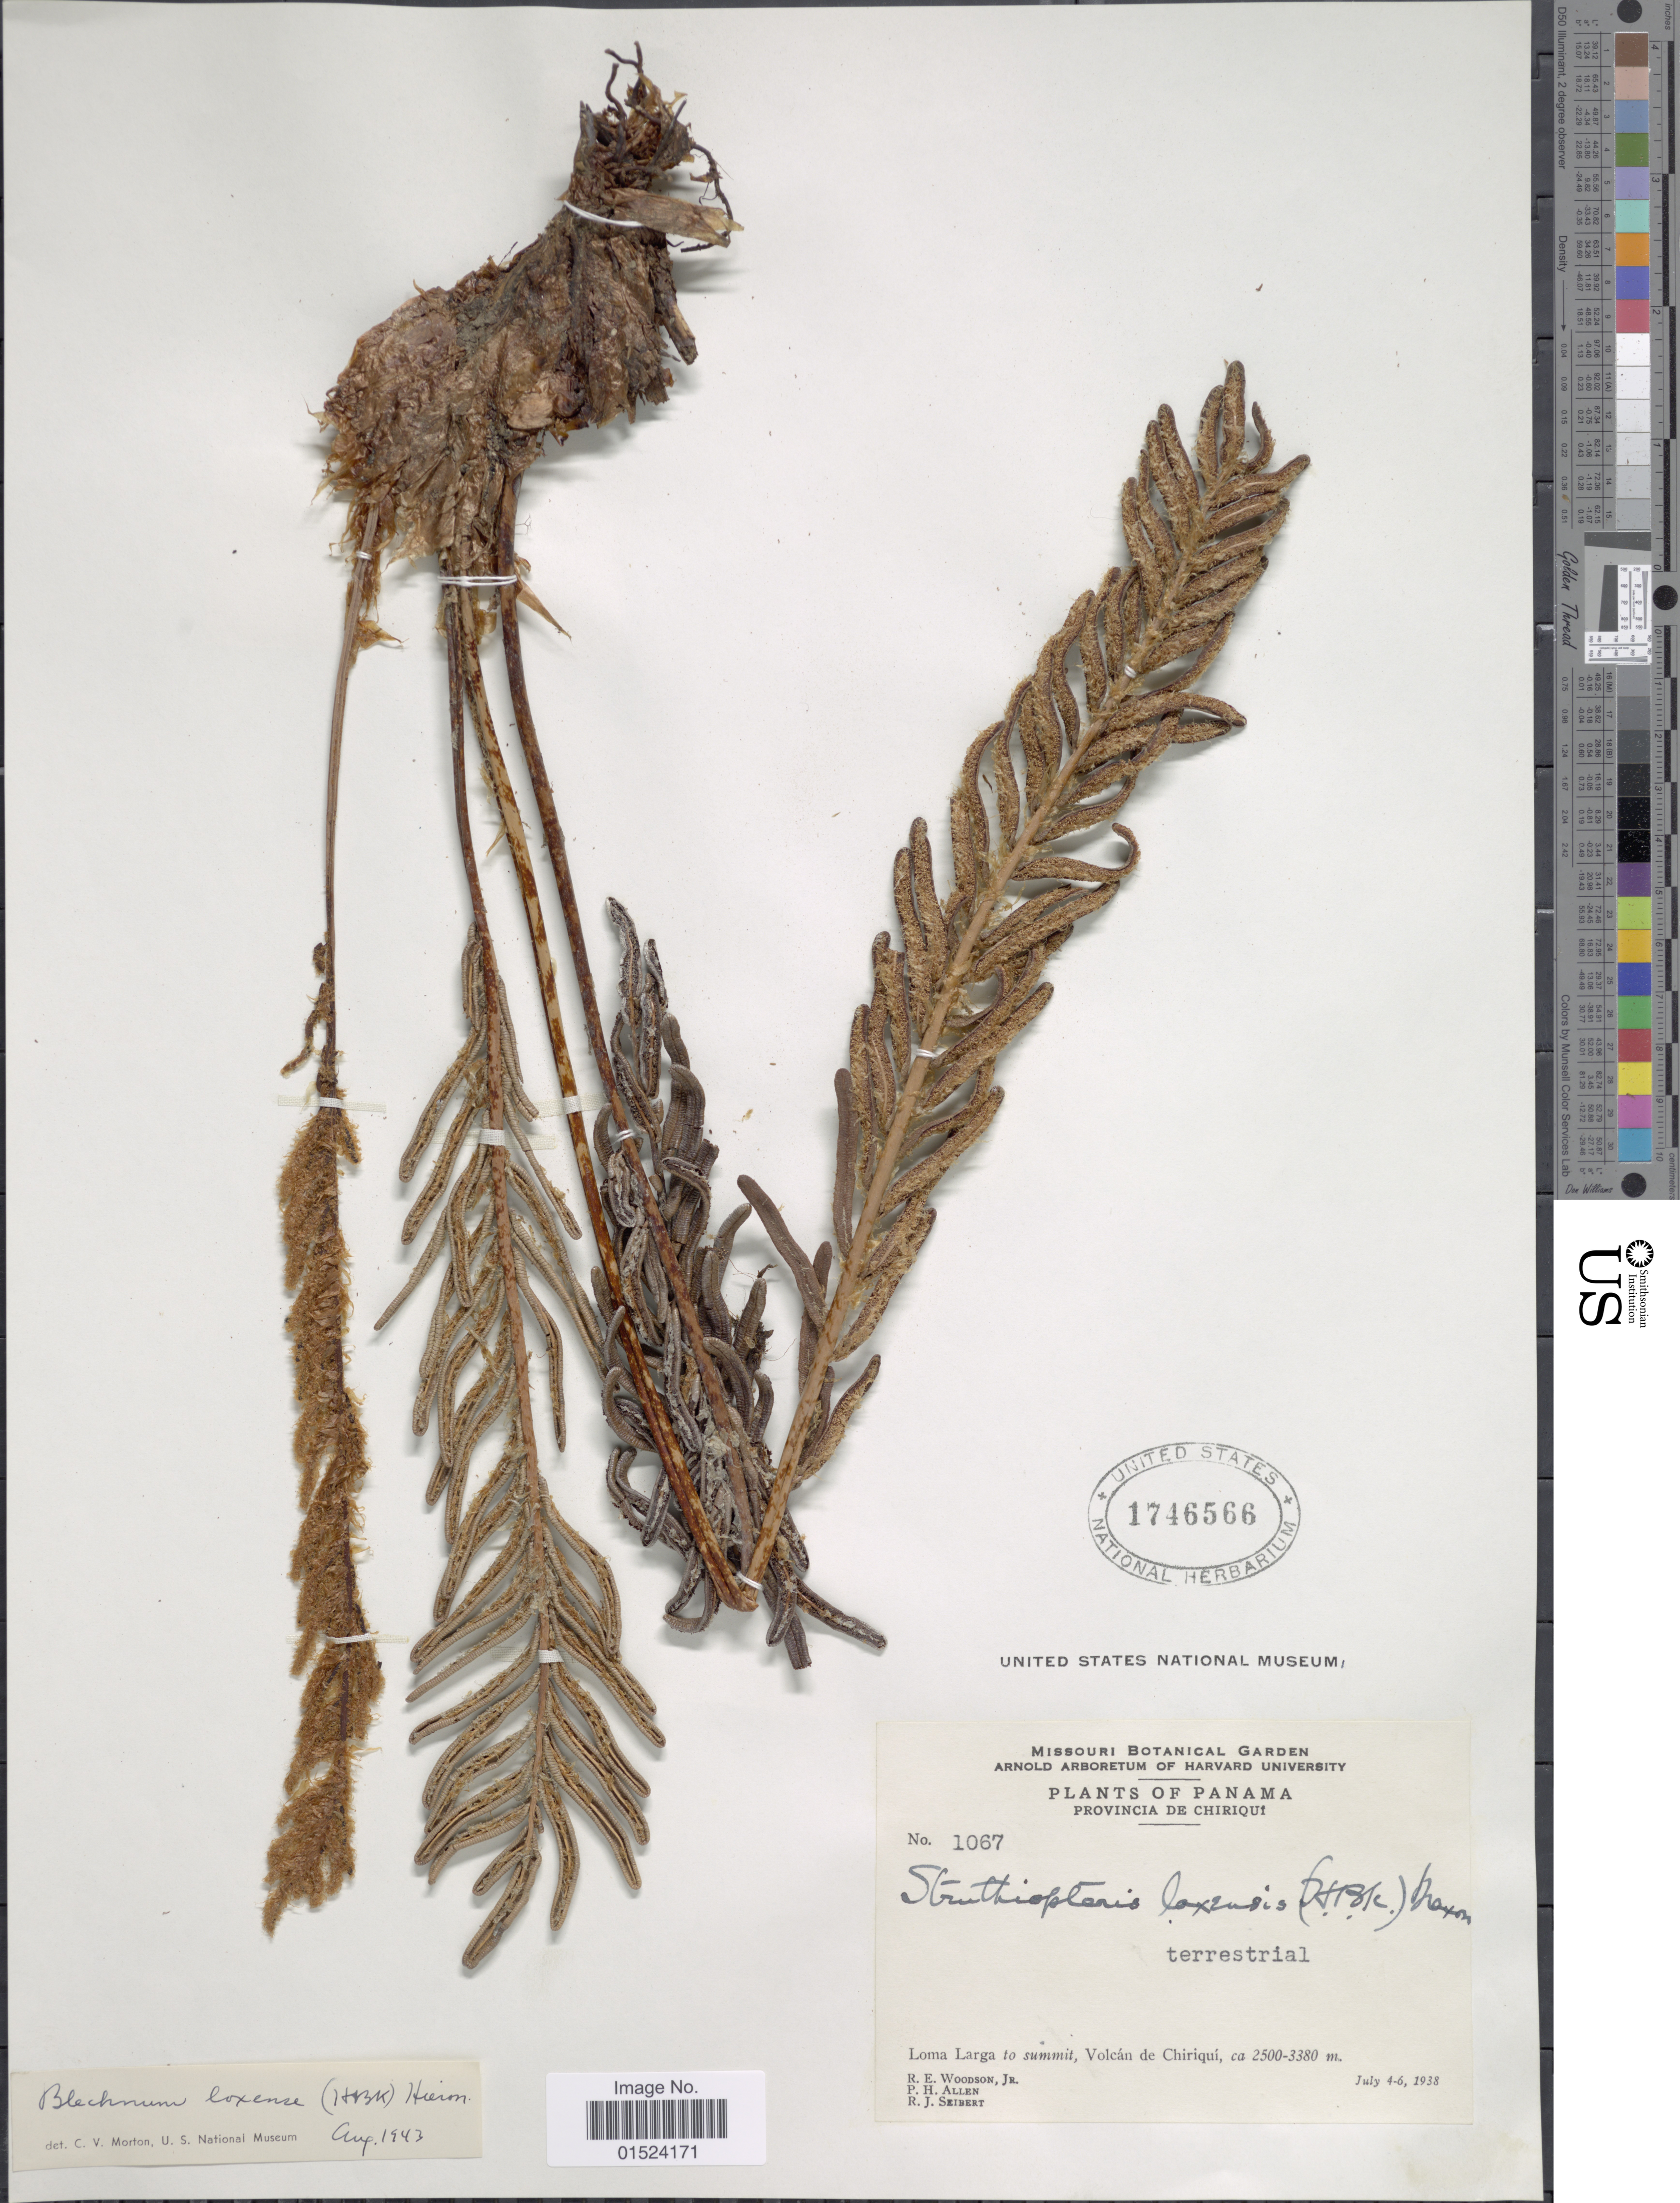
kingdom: Plantae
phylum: Tracheophyta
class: Polypodiopsida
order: Polypodiales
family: Blechnaceae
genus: Blechnum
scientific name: Blechnum loxense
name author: (Kunth) Hook. ex Salomon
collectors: R. E. Woodson, P. H. Allen & R. J. Seibert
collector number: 1067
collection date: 1938-07-04/1938-07-06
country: Panama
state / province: Chiriqui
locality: Loma Larga to summit, Volcán de Chiriquí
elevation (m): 2500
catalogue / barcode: US 1746566